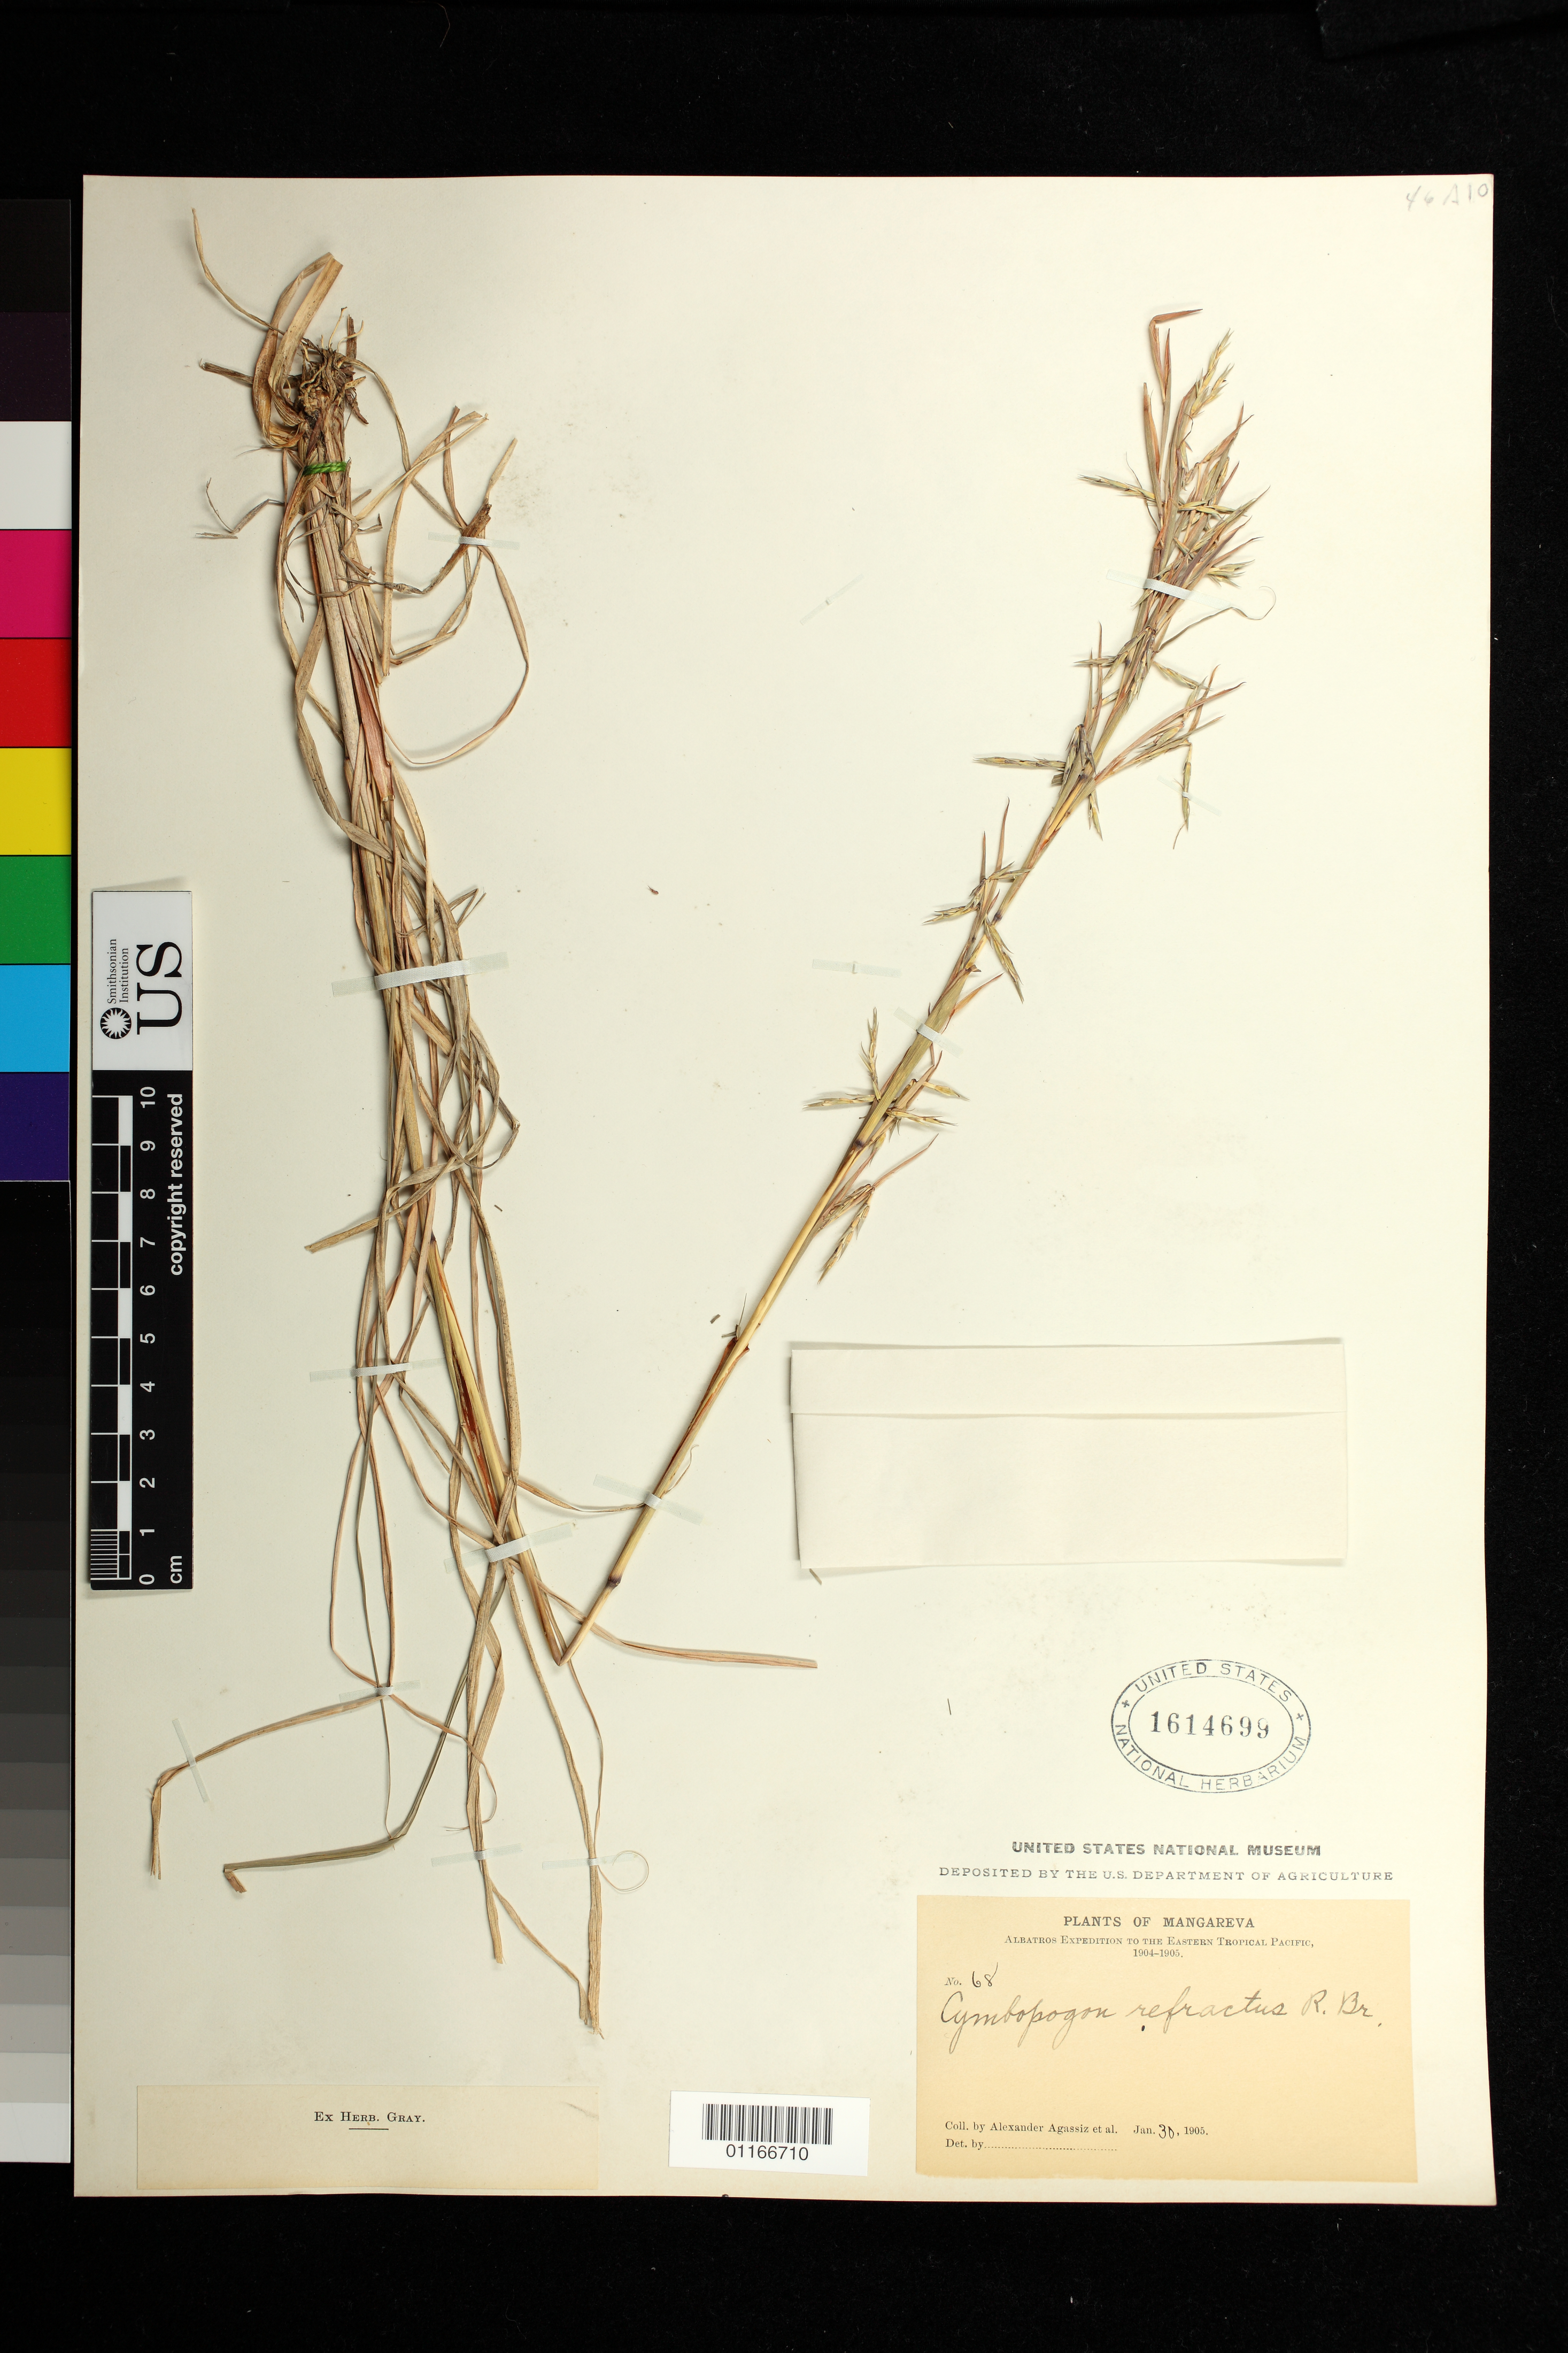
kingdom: Plantae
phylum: Tracheophyta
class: Liliopsida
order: Poales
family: Poaceae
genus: Cymbopogon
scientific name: Cymbopogon refractus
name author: (R. Br.) A. Camus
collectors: A. E. Agassiz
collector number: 68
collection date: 1905-01-30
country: French Polynesia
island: Mangareva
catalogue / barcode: US 1614699